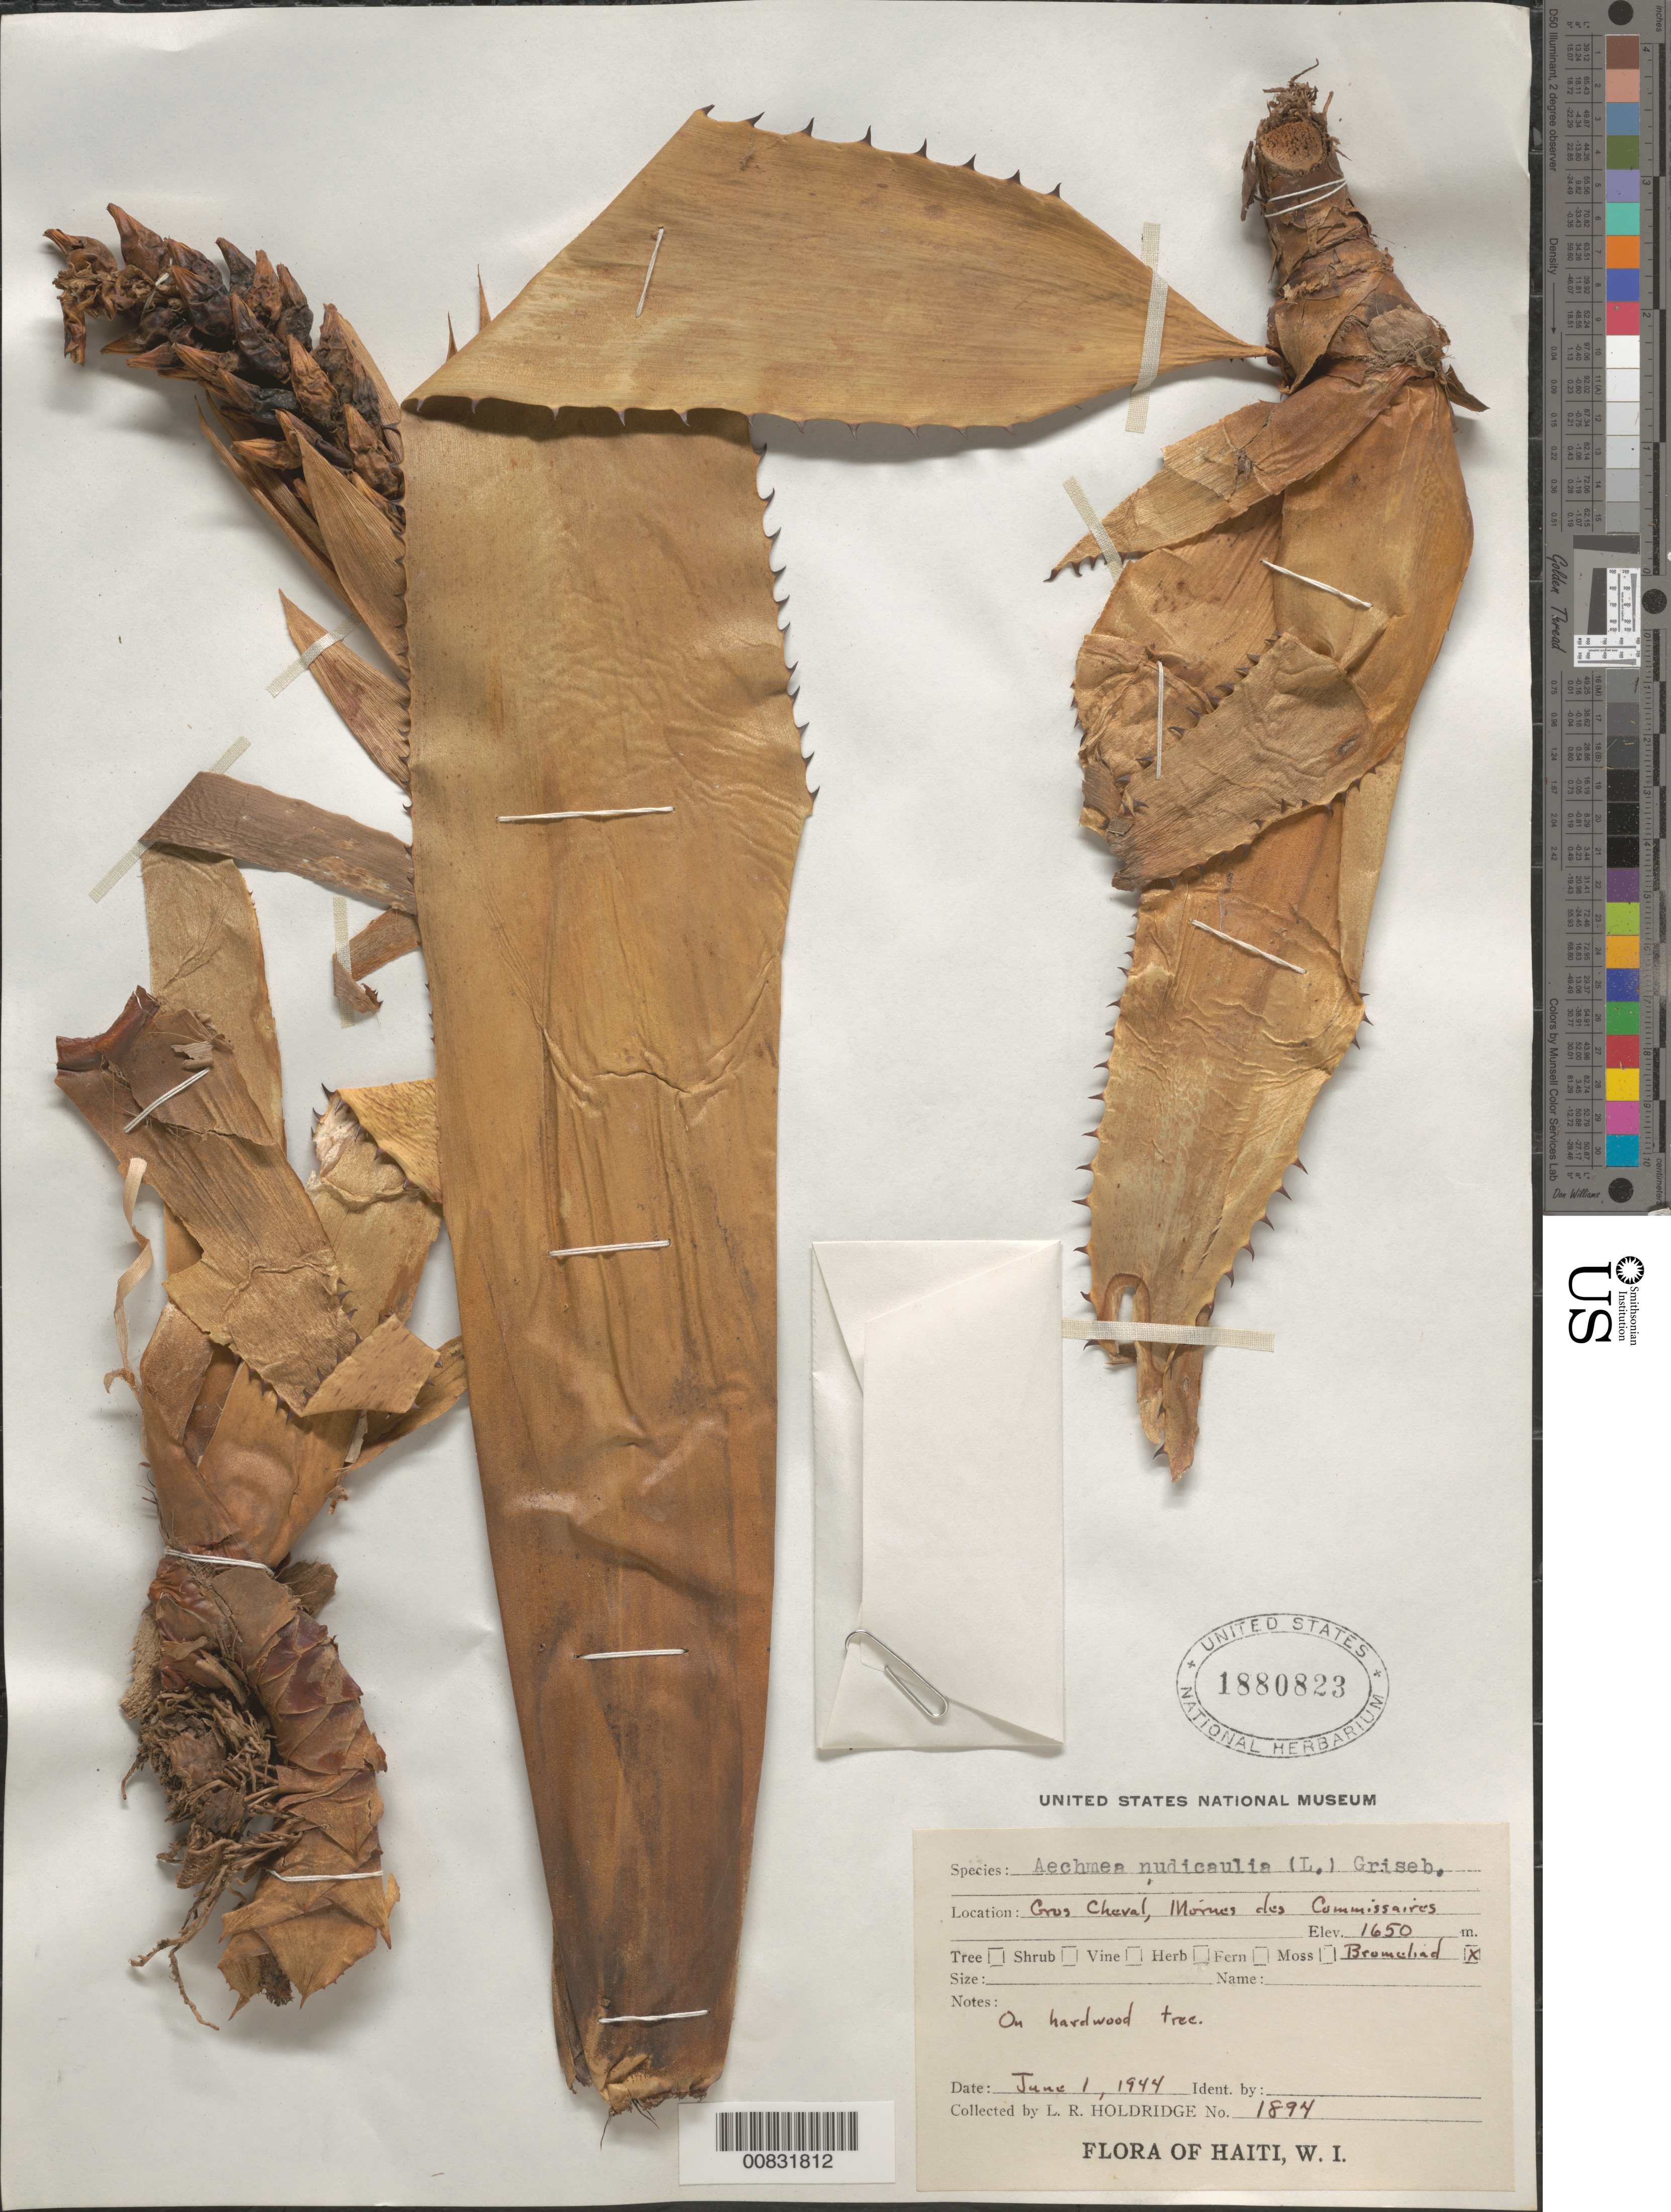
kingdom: Plantae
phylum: Tracheophyta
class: Liliopsida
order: Poales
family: Bromeliaceae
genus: Aechmea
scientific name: Aechmea nudicaulis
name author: (L.) Griseb.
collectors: L. Holdridge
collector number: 1894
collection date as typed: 01 Jun 1944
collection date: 1944-06-01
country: Haiti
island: Hispaniola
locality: Gros Cheval, Mornes des Commissaires.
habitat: On hardwood tree.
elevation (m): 1650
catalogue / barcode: US 1880823